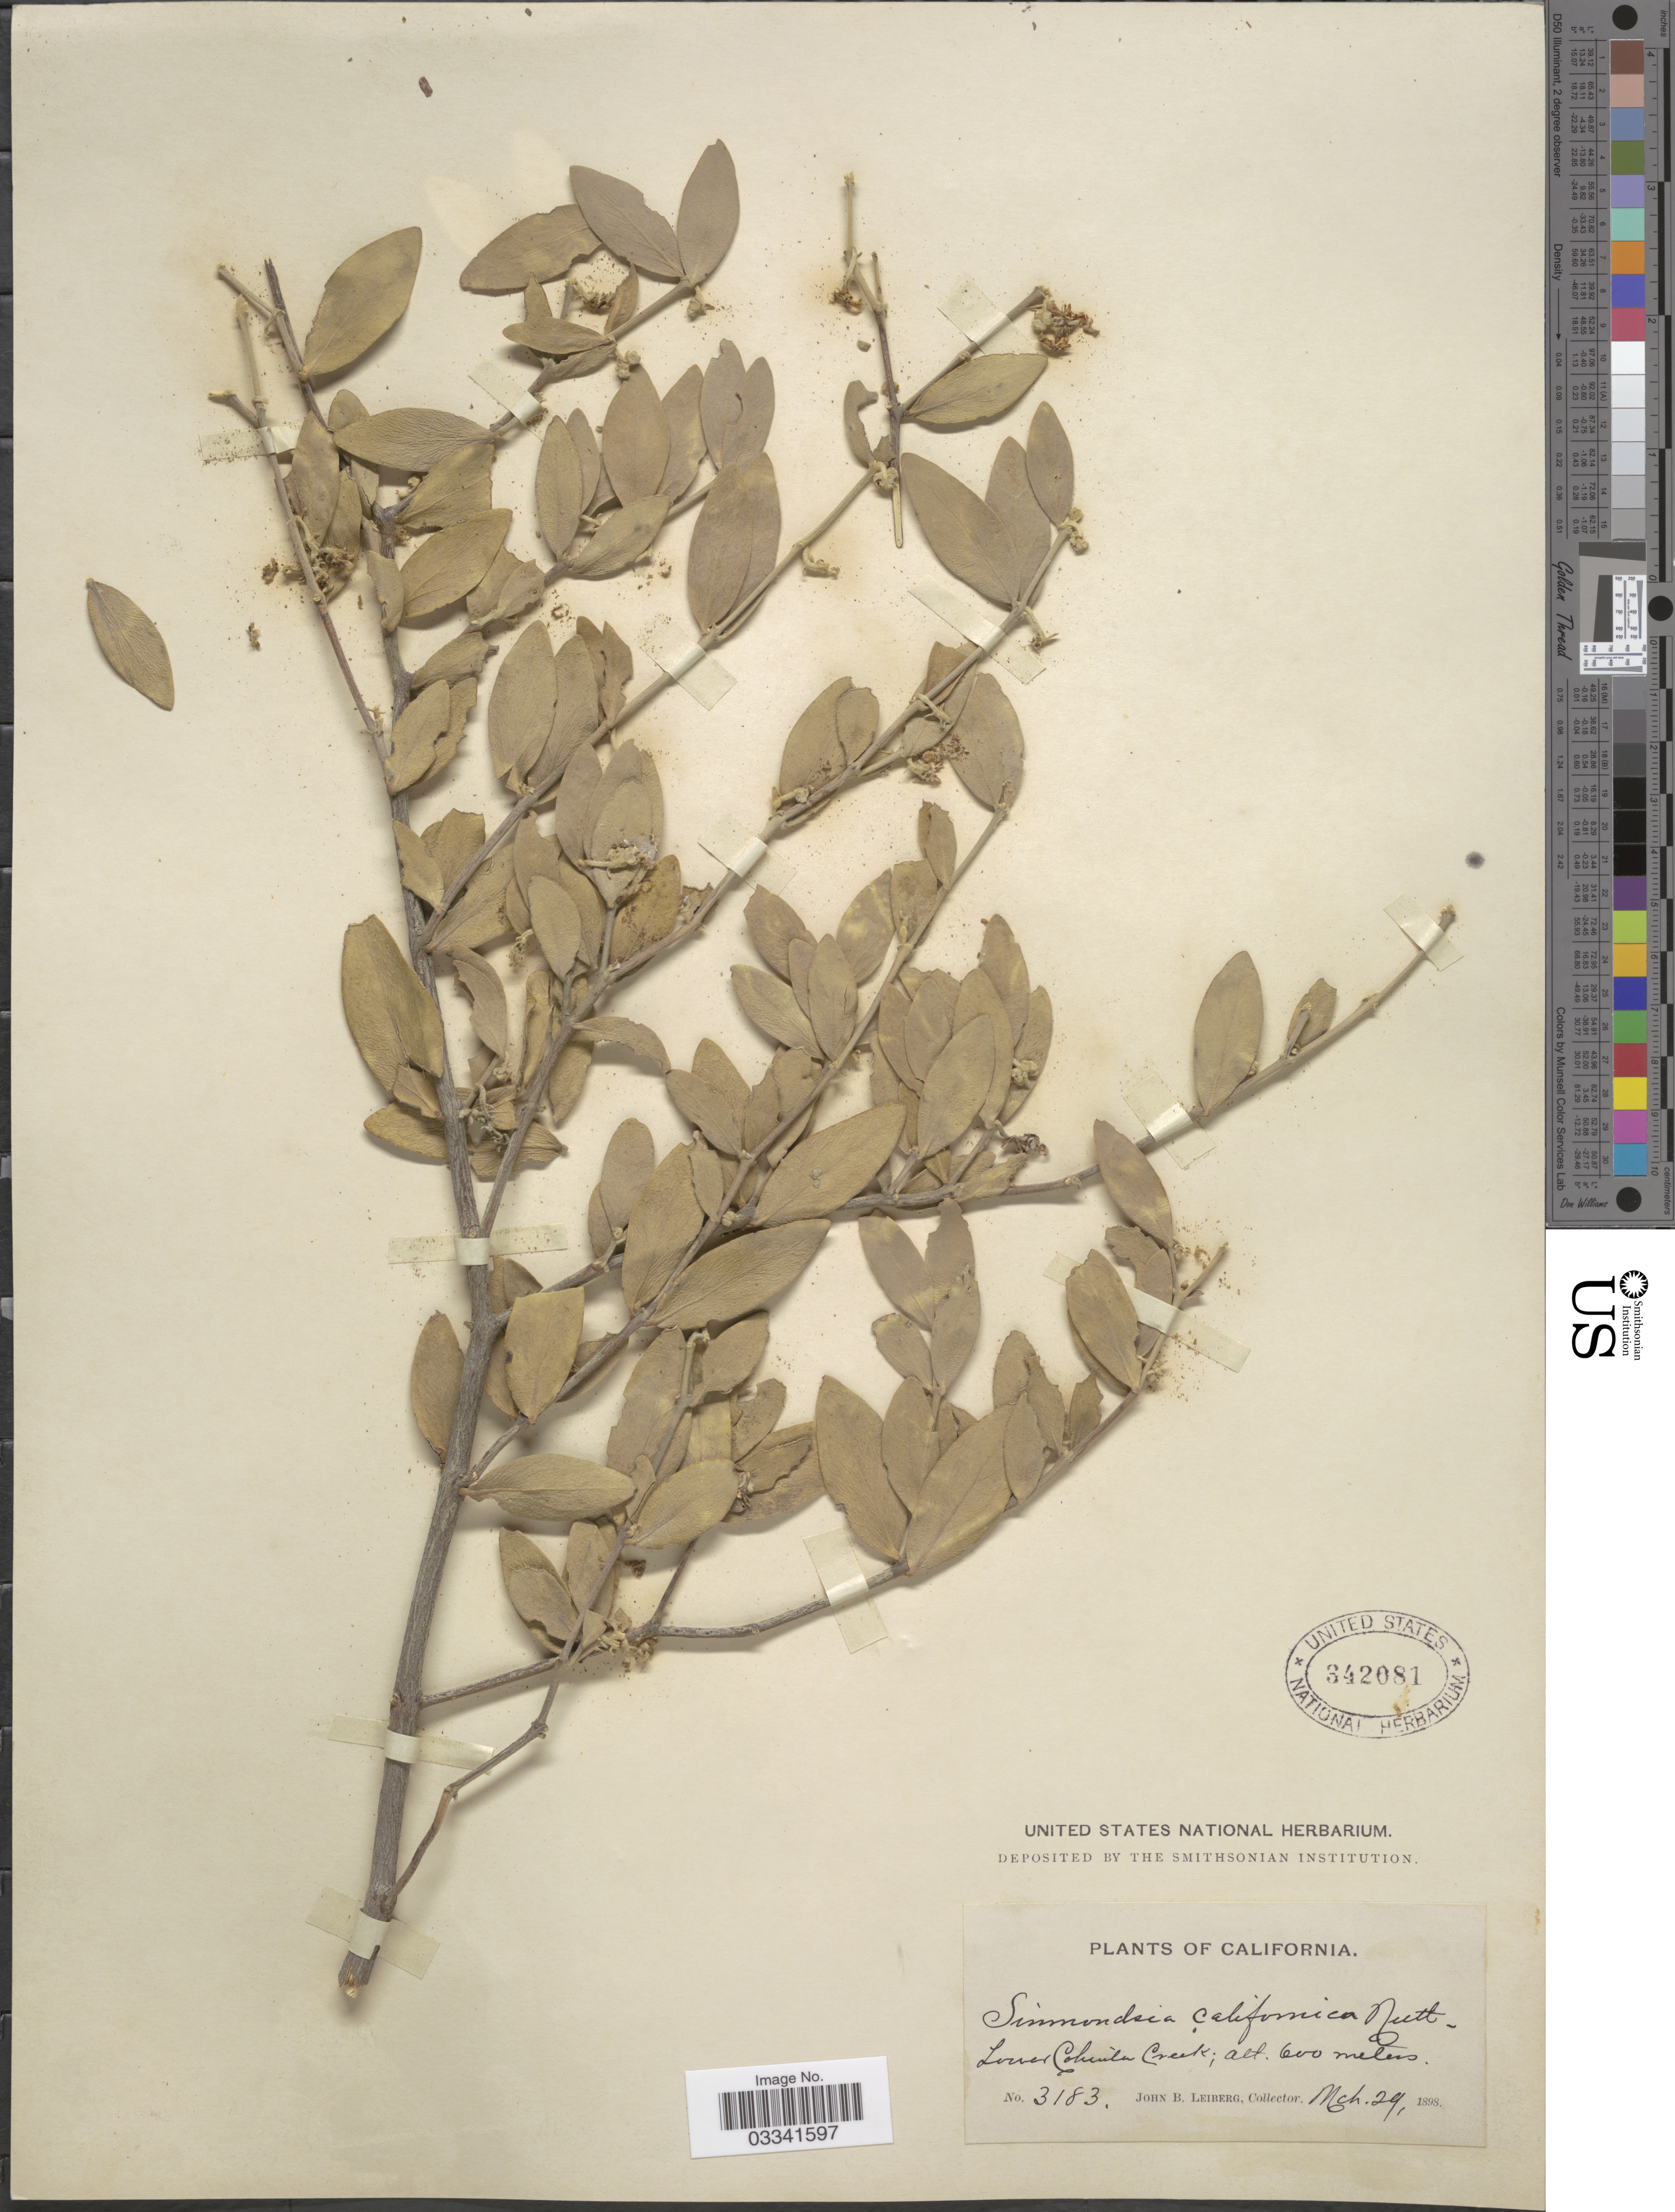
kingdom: Plantae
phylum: Tracheophyta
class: Magnoliopsida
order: Caryophyllales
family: Simmondsiaceae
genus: Simmondsia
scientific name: Simmondsia chinensis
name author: (Link) C.K. Schneid.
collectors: J. B. Leiberg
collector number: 3183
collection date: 1898-03-29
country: United States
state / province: California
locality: Lower Cohuila Creek.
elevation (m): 600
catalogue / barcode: US 342081